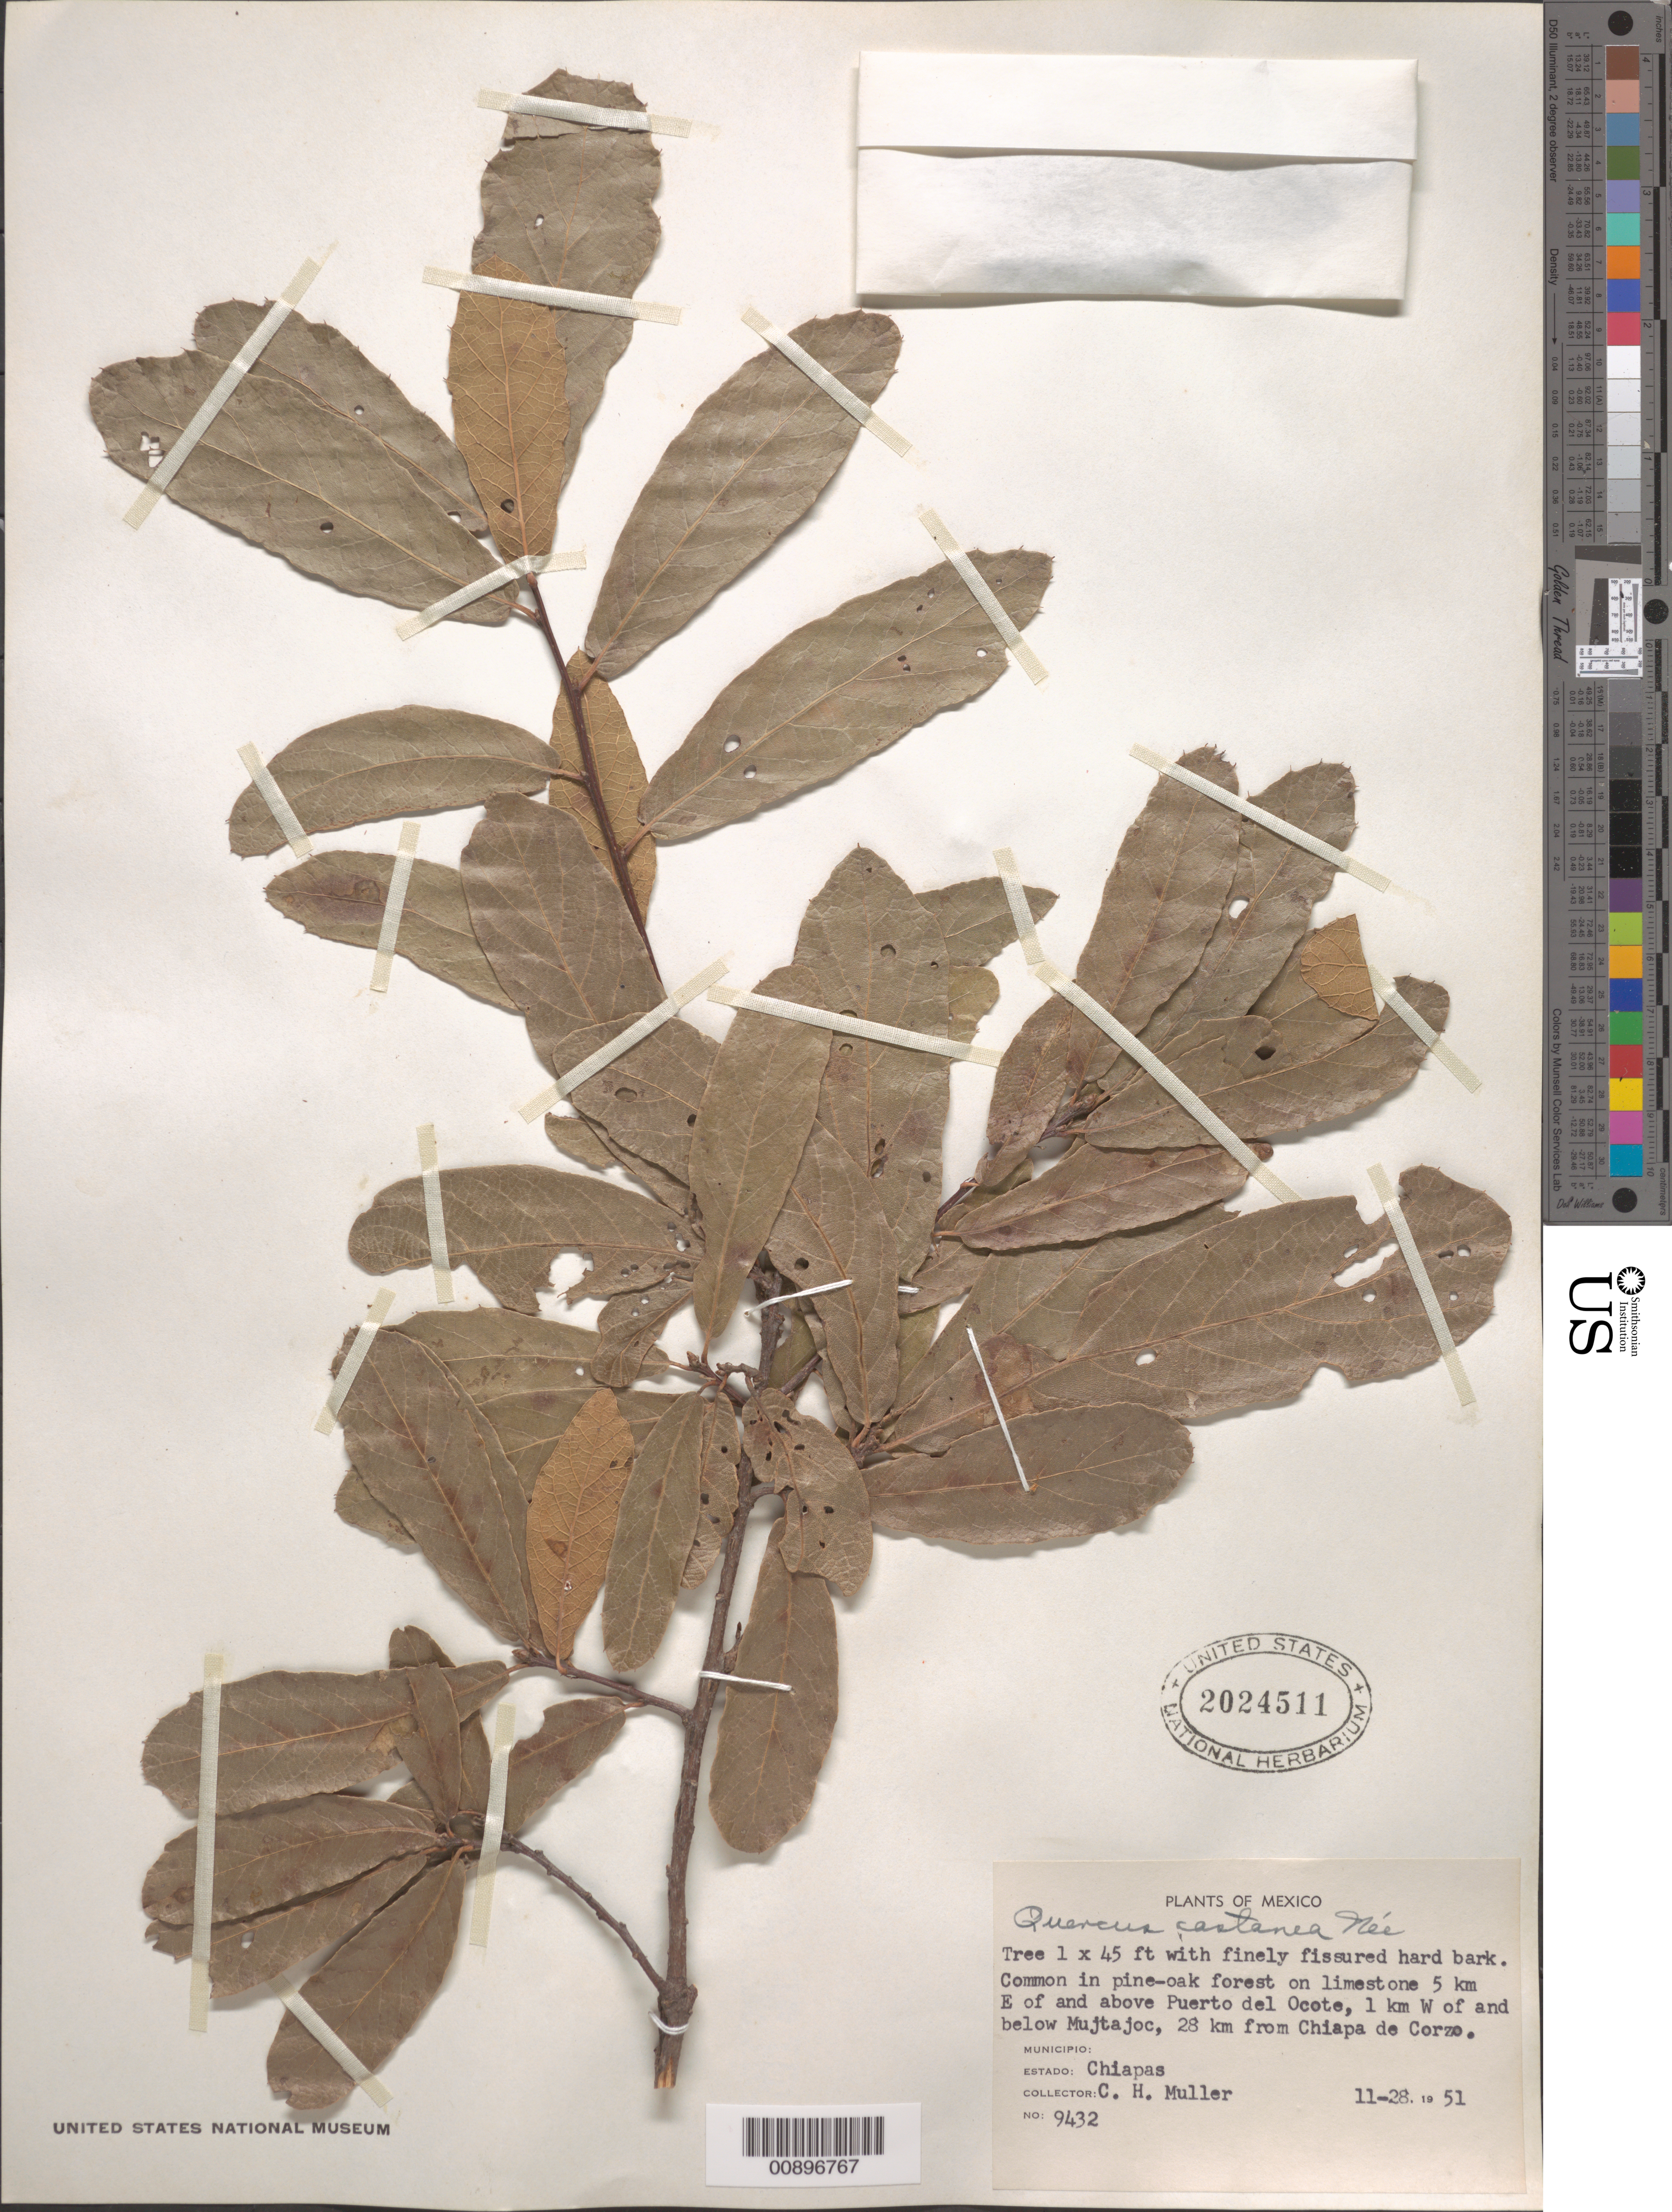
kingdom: Plantae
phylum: Tracheophyta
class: Magnoliopsida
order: Fagales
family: Fagaceae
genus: Quercus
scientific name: Quercus castanea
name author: Née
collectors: C. H. Muller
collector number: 9432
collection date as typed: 28 Nov 1951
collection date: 1951-11-28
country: Mexico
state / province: Chiapas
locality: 5 km. E of and above Puerto del Ocote, 1 km. W of and below Mujtajoc, 28 km. from Chiapa de Corzo, Chiapas.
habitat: Pine-Oak forest on limestone.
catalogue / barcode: US 2024511